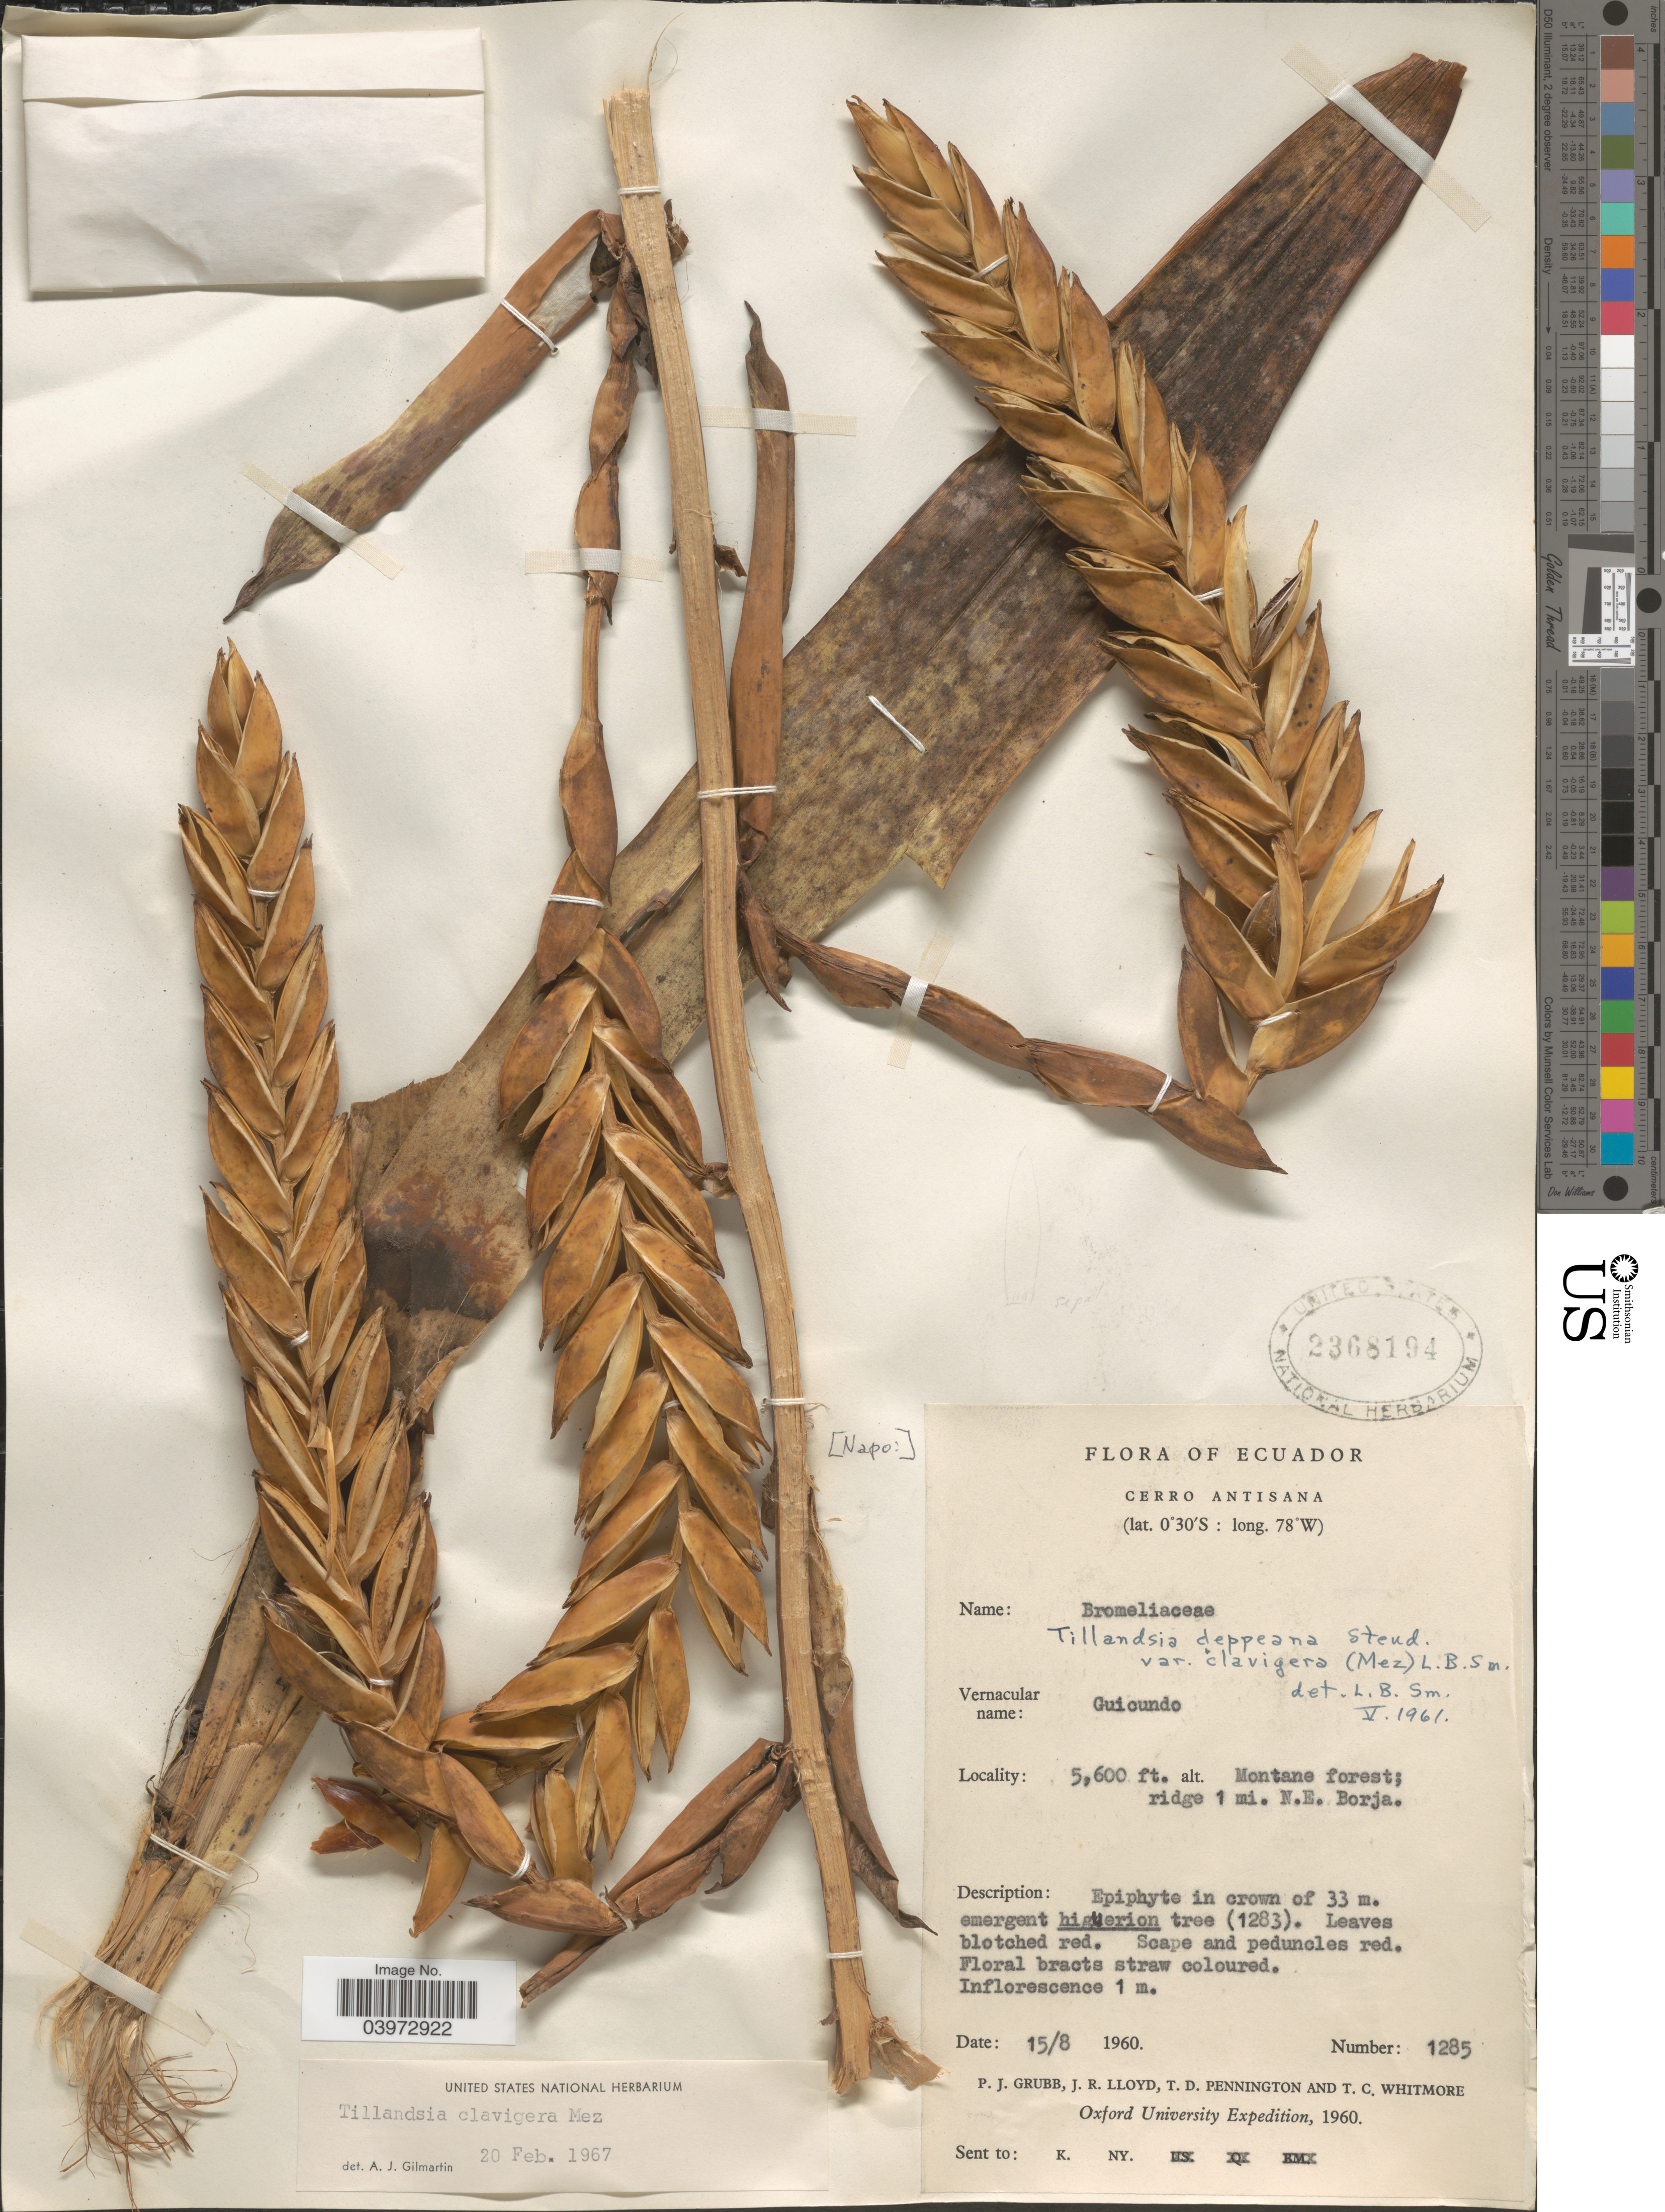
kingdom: Plantae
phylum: Tracheophyta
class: Liliopsida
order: Poales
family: Bromeliaceae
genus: Tillandsia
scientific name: Tillandsia clavigera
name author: Mez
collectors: P. J. Grubb, J. R. Lloyd, T. D. Pennington & T. C. Whitmore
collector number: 1285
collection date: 1960-08-15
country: Ecuador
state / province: Napo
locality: Cerro Antisana. Montane forest; ridge 1 mi. N.E. Borja. Oxford University Expedition, 1960.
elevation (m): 1707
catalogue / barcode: US 2368194